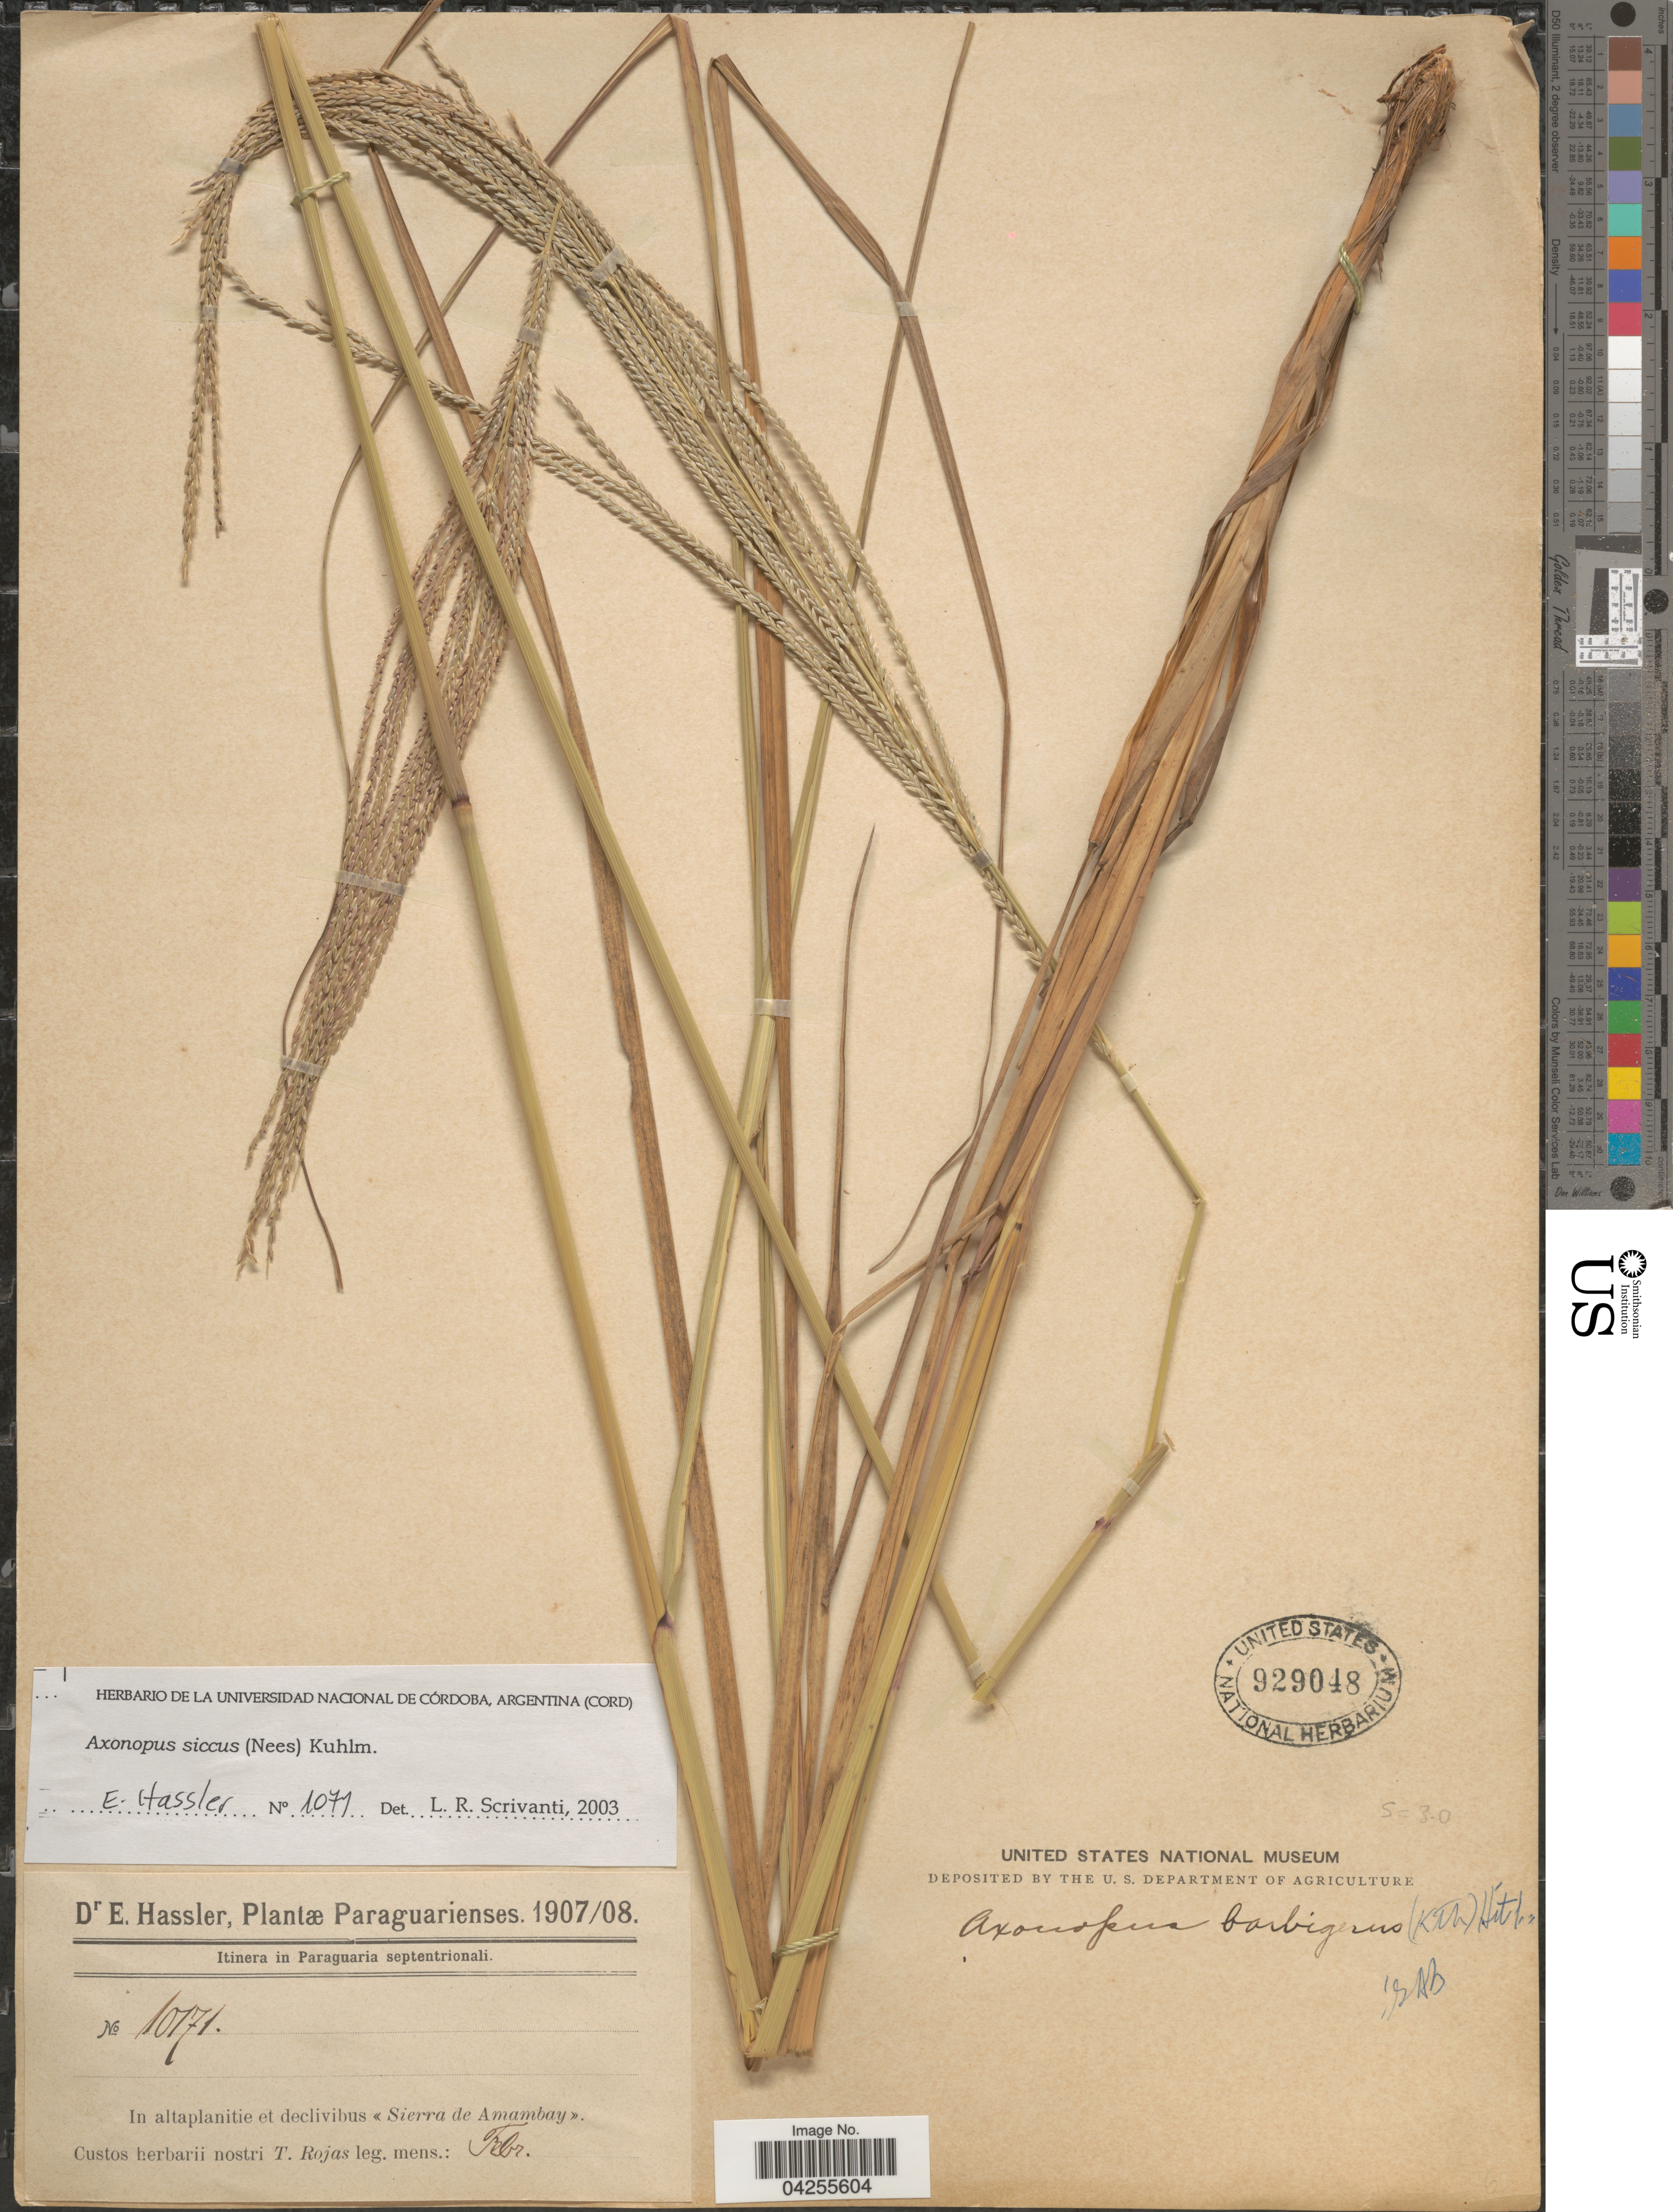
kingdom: Plantae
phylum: Tracheophyta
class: Liliopsida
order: Poales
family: Poaceae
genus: Axonopus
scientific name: Axonopus siccus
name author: (Nees) Kuhlm.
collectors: T. Rojas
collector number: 10771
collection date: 1907-02/1908-02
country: Paraguay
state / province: Amambay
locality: In altaplanitie et declivibus "Sierra de Amambay".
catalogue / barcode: US 929048